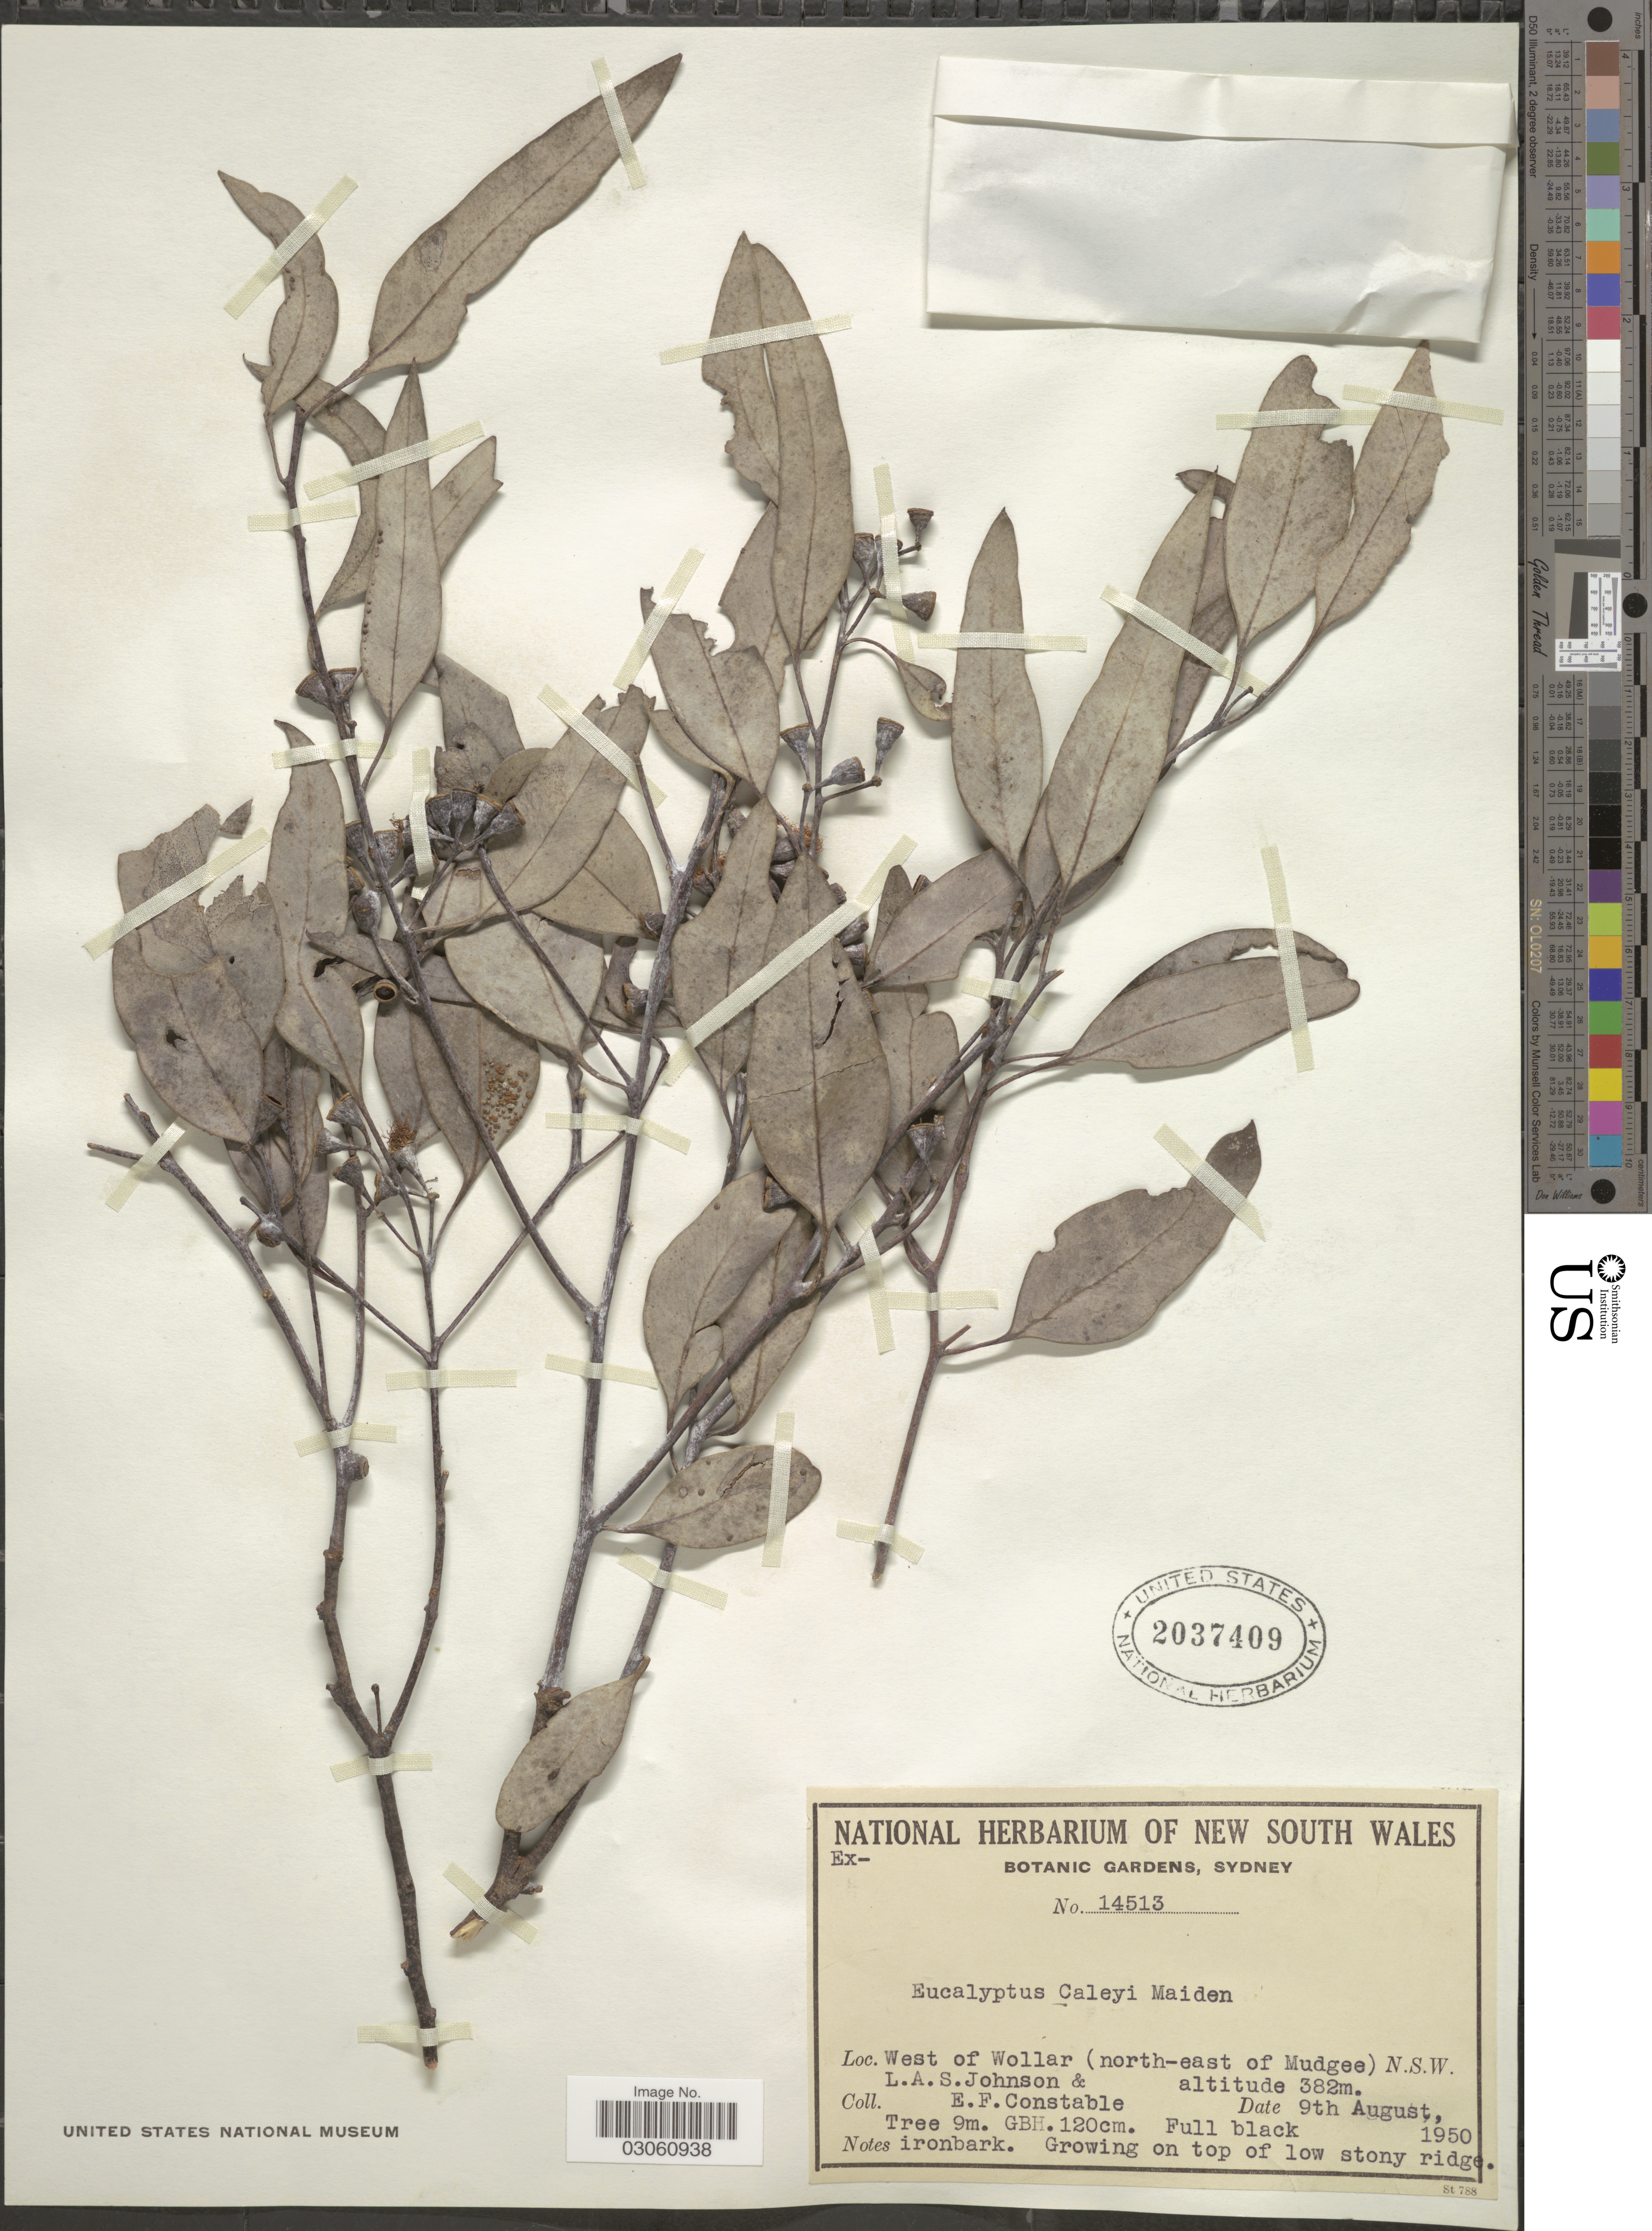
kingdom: Plantae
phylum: Tracheophyta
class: Magnoliopsida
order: Myrtales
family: Myrtaceae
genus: Eucalyptus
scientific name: Eucalyptus caleyi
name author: Maiden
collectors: L. A. S. Johnson & E. F. Constable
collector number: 14513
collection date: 1950-08-09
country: Australia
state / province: New South Wales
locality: West of Wollar (north-east of Mudgee).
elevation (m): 382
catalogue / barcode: US 2037409